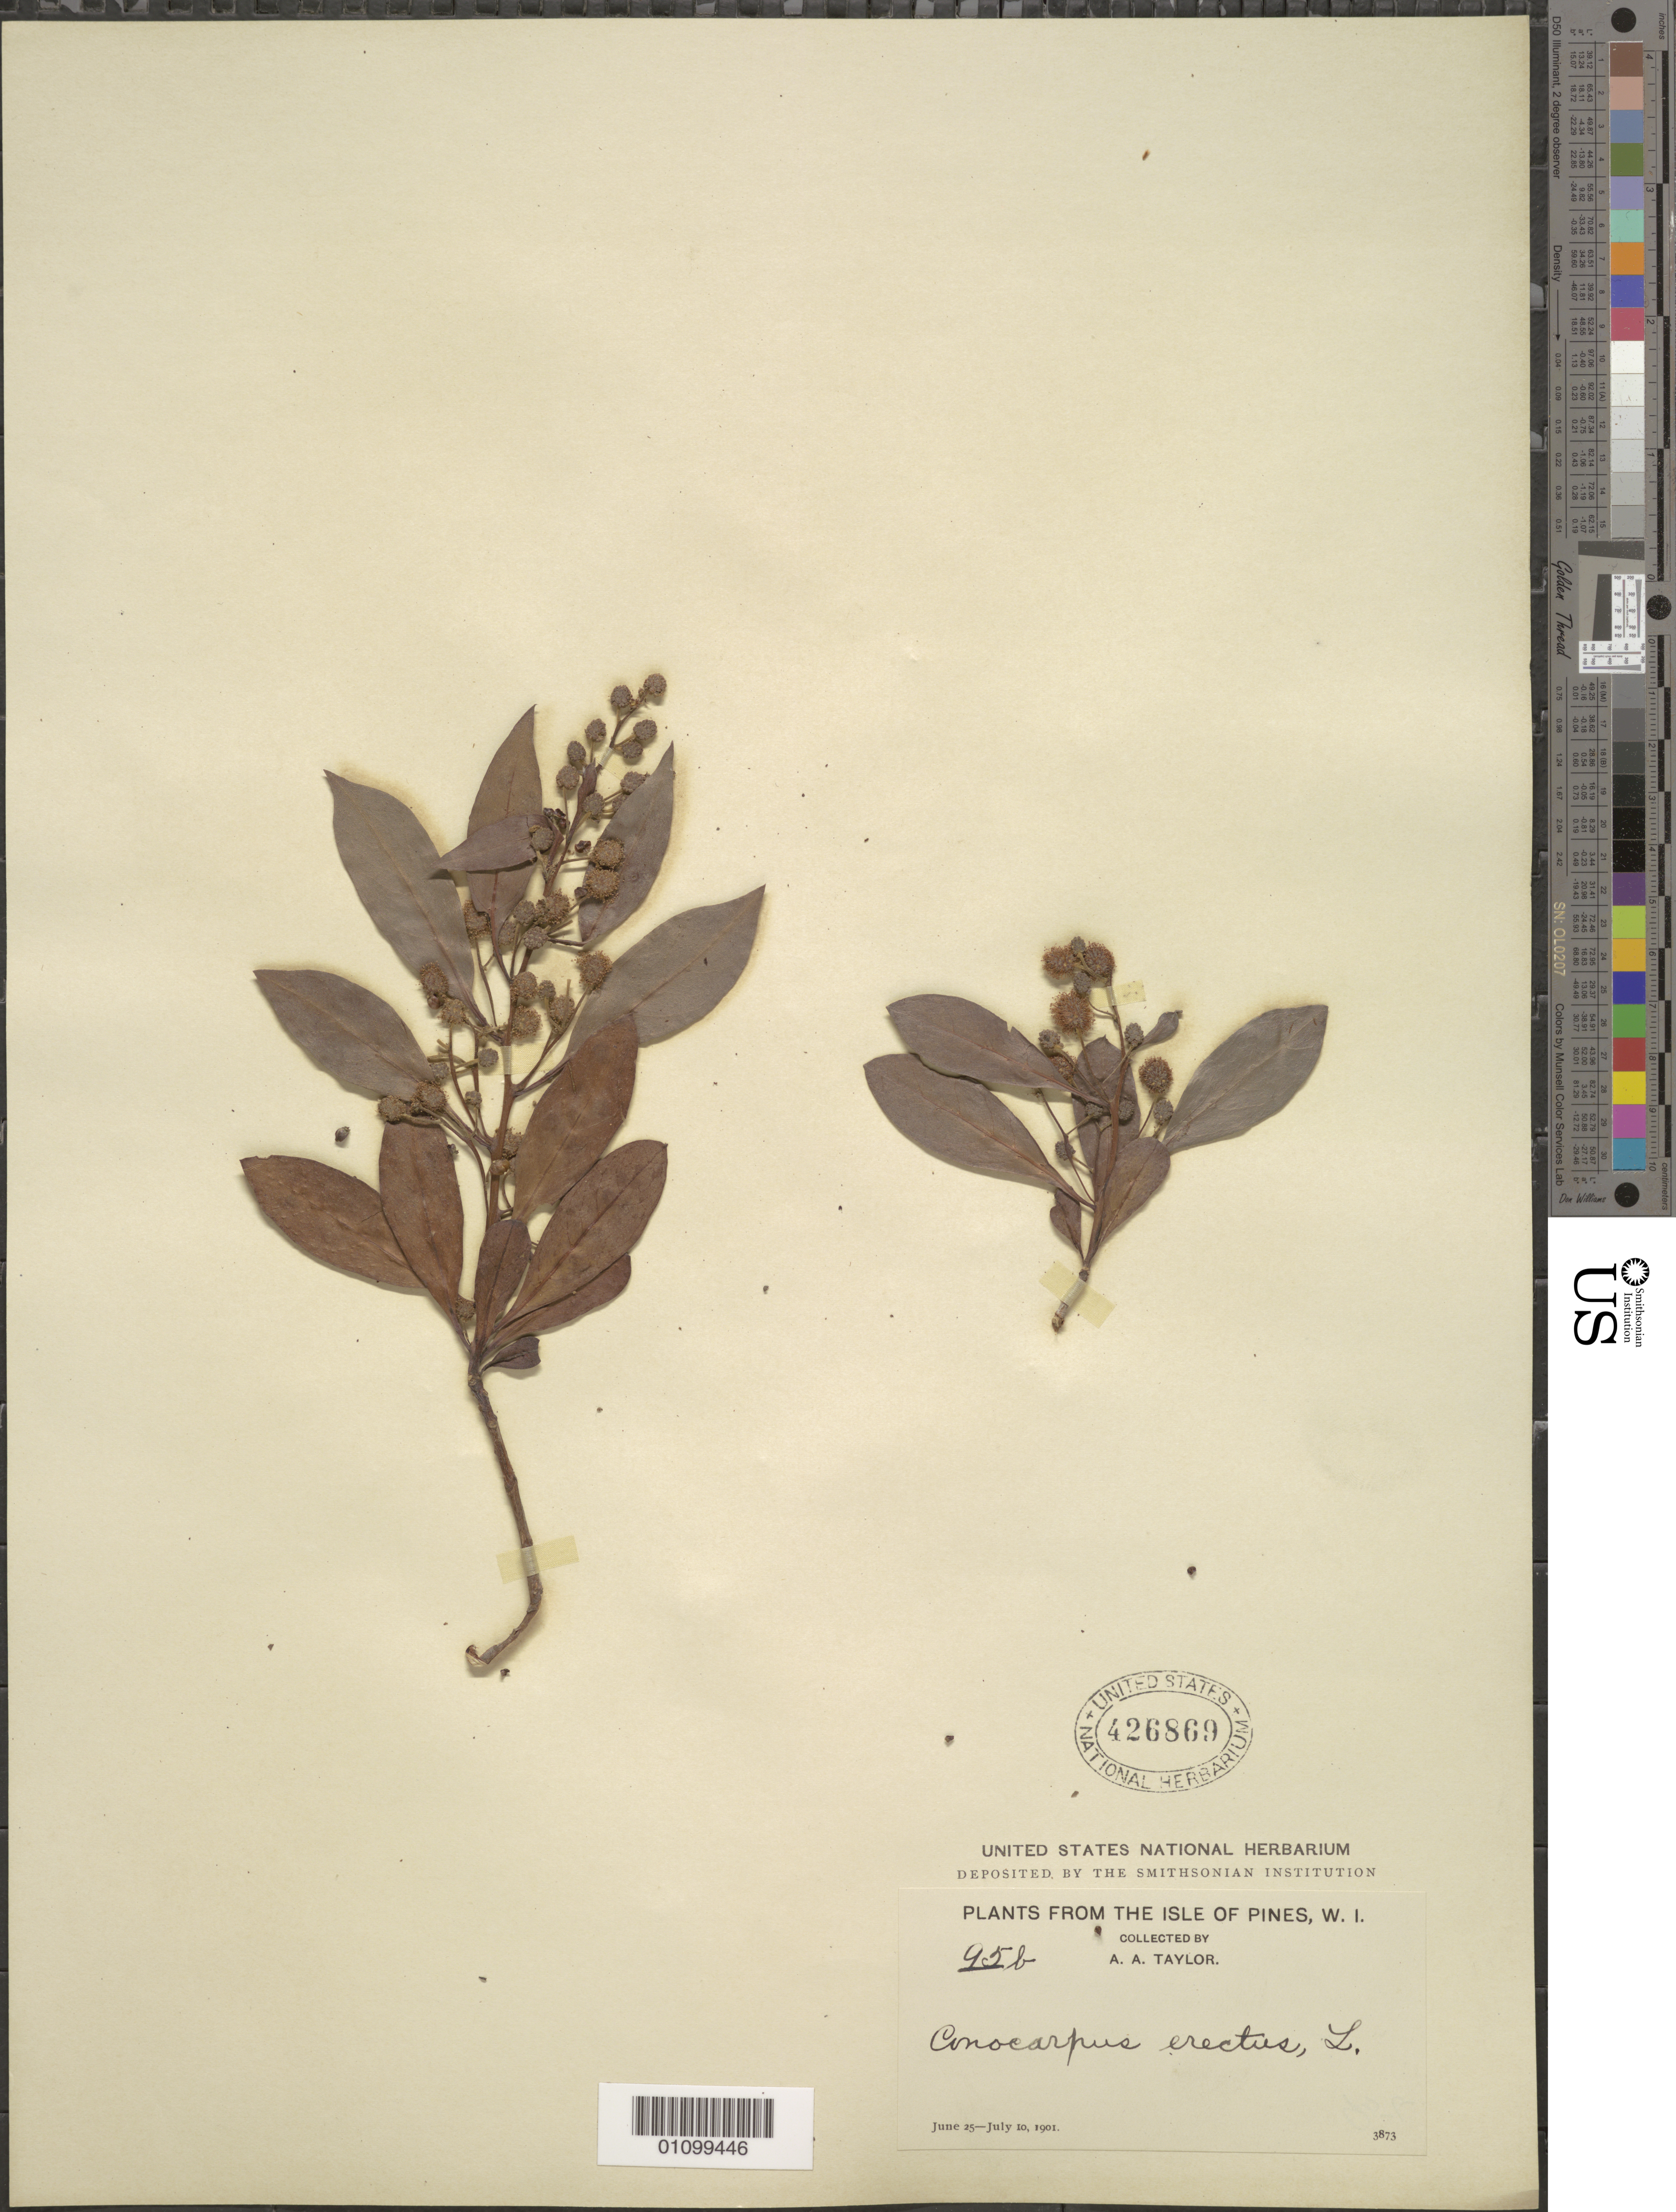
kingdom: Plantae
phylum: Tracheophyta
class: Magnoliopsida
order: Myrtales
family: Combretaceae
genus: Conocarpus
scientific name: Conocarpus erectus var. erectus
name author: L.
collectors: A. A. Taylor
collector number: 95b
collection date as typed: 25 Jun 1901 to 10 Jul 1901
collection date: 1901-06-25/1901-07-10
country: Cuba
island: Isla de la Juventud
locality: Isle of Pines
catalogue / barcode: US 426869